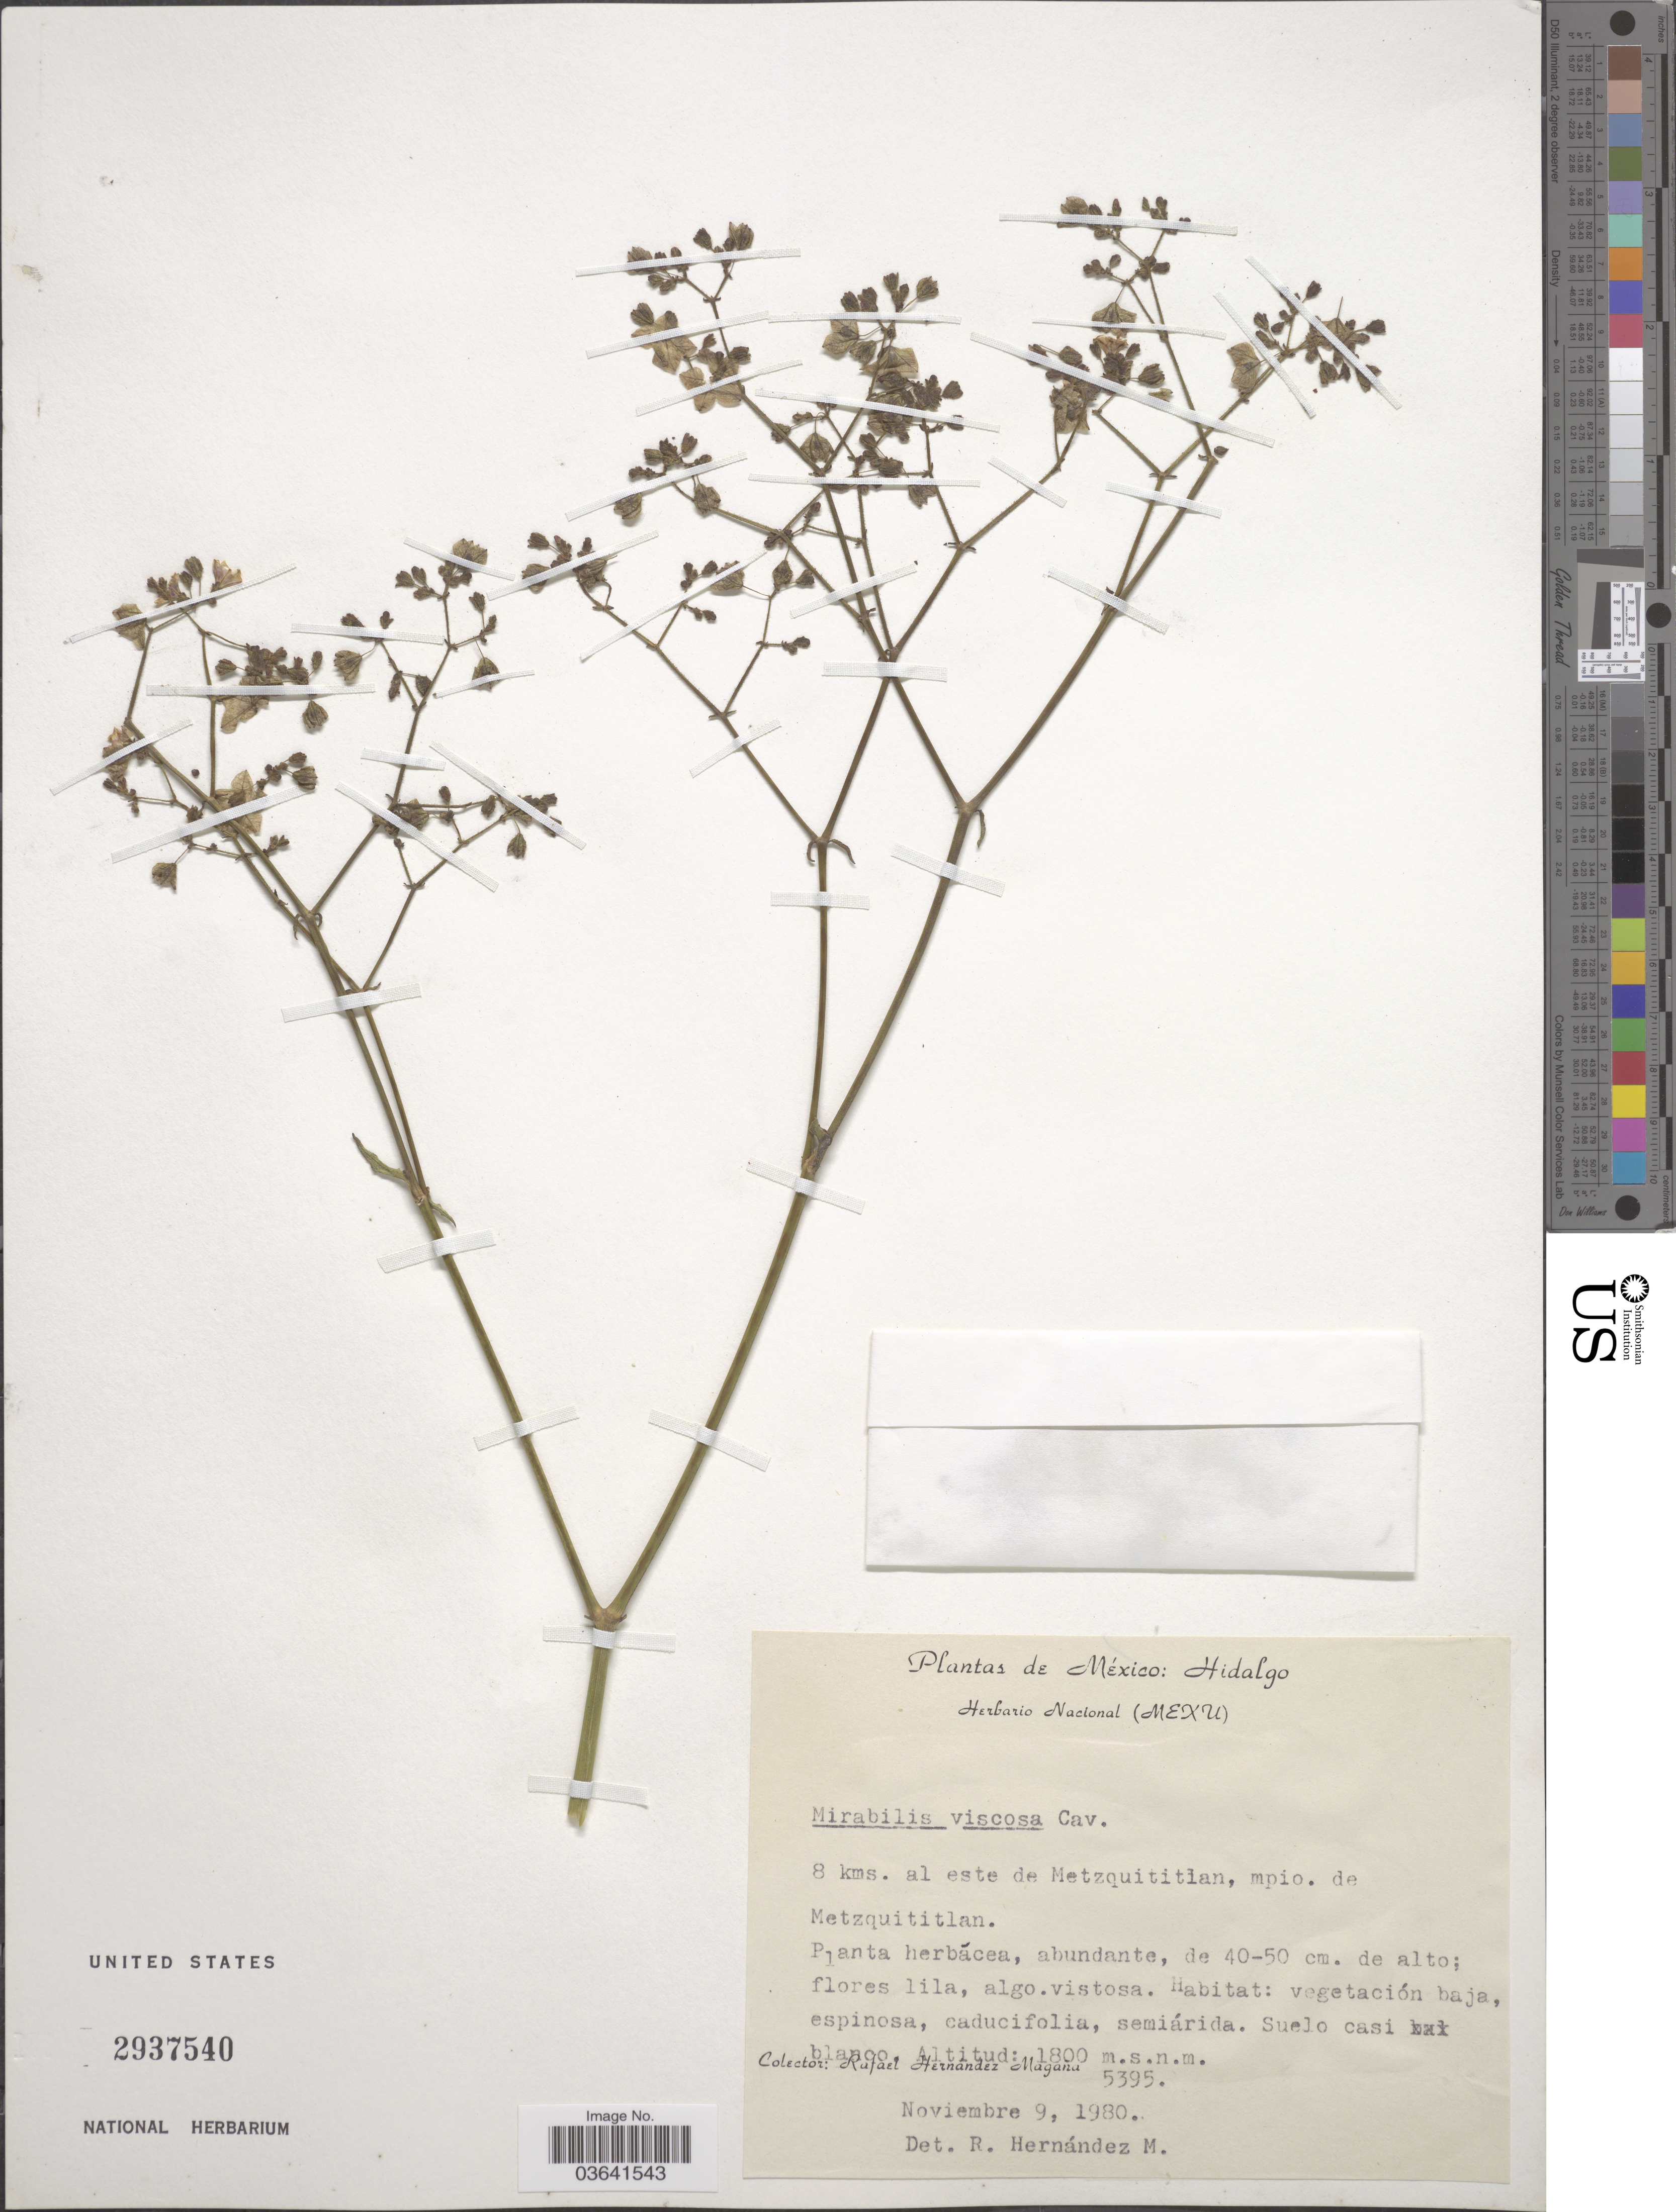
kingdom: Plantae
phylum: Tracheophyta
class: Magnoliopsida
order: Caryophyllales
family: Nyctaginaceae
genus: Mirabilis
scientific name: Mirabilis viscosa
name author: Cav.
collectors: R. Hernández-M.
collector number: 5395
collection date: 1980-11-09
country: Mexico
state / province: Hidalgo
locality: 8 kms. al este de Metzquititlan, mpio. de Metzquititlan.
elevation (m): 1800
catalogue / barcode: US 2937540